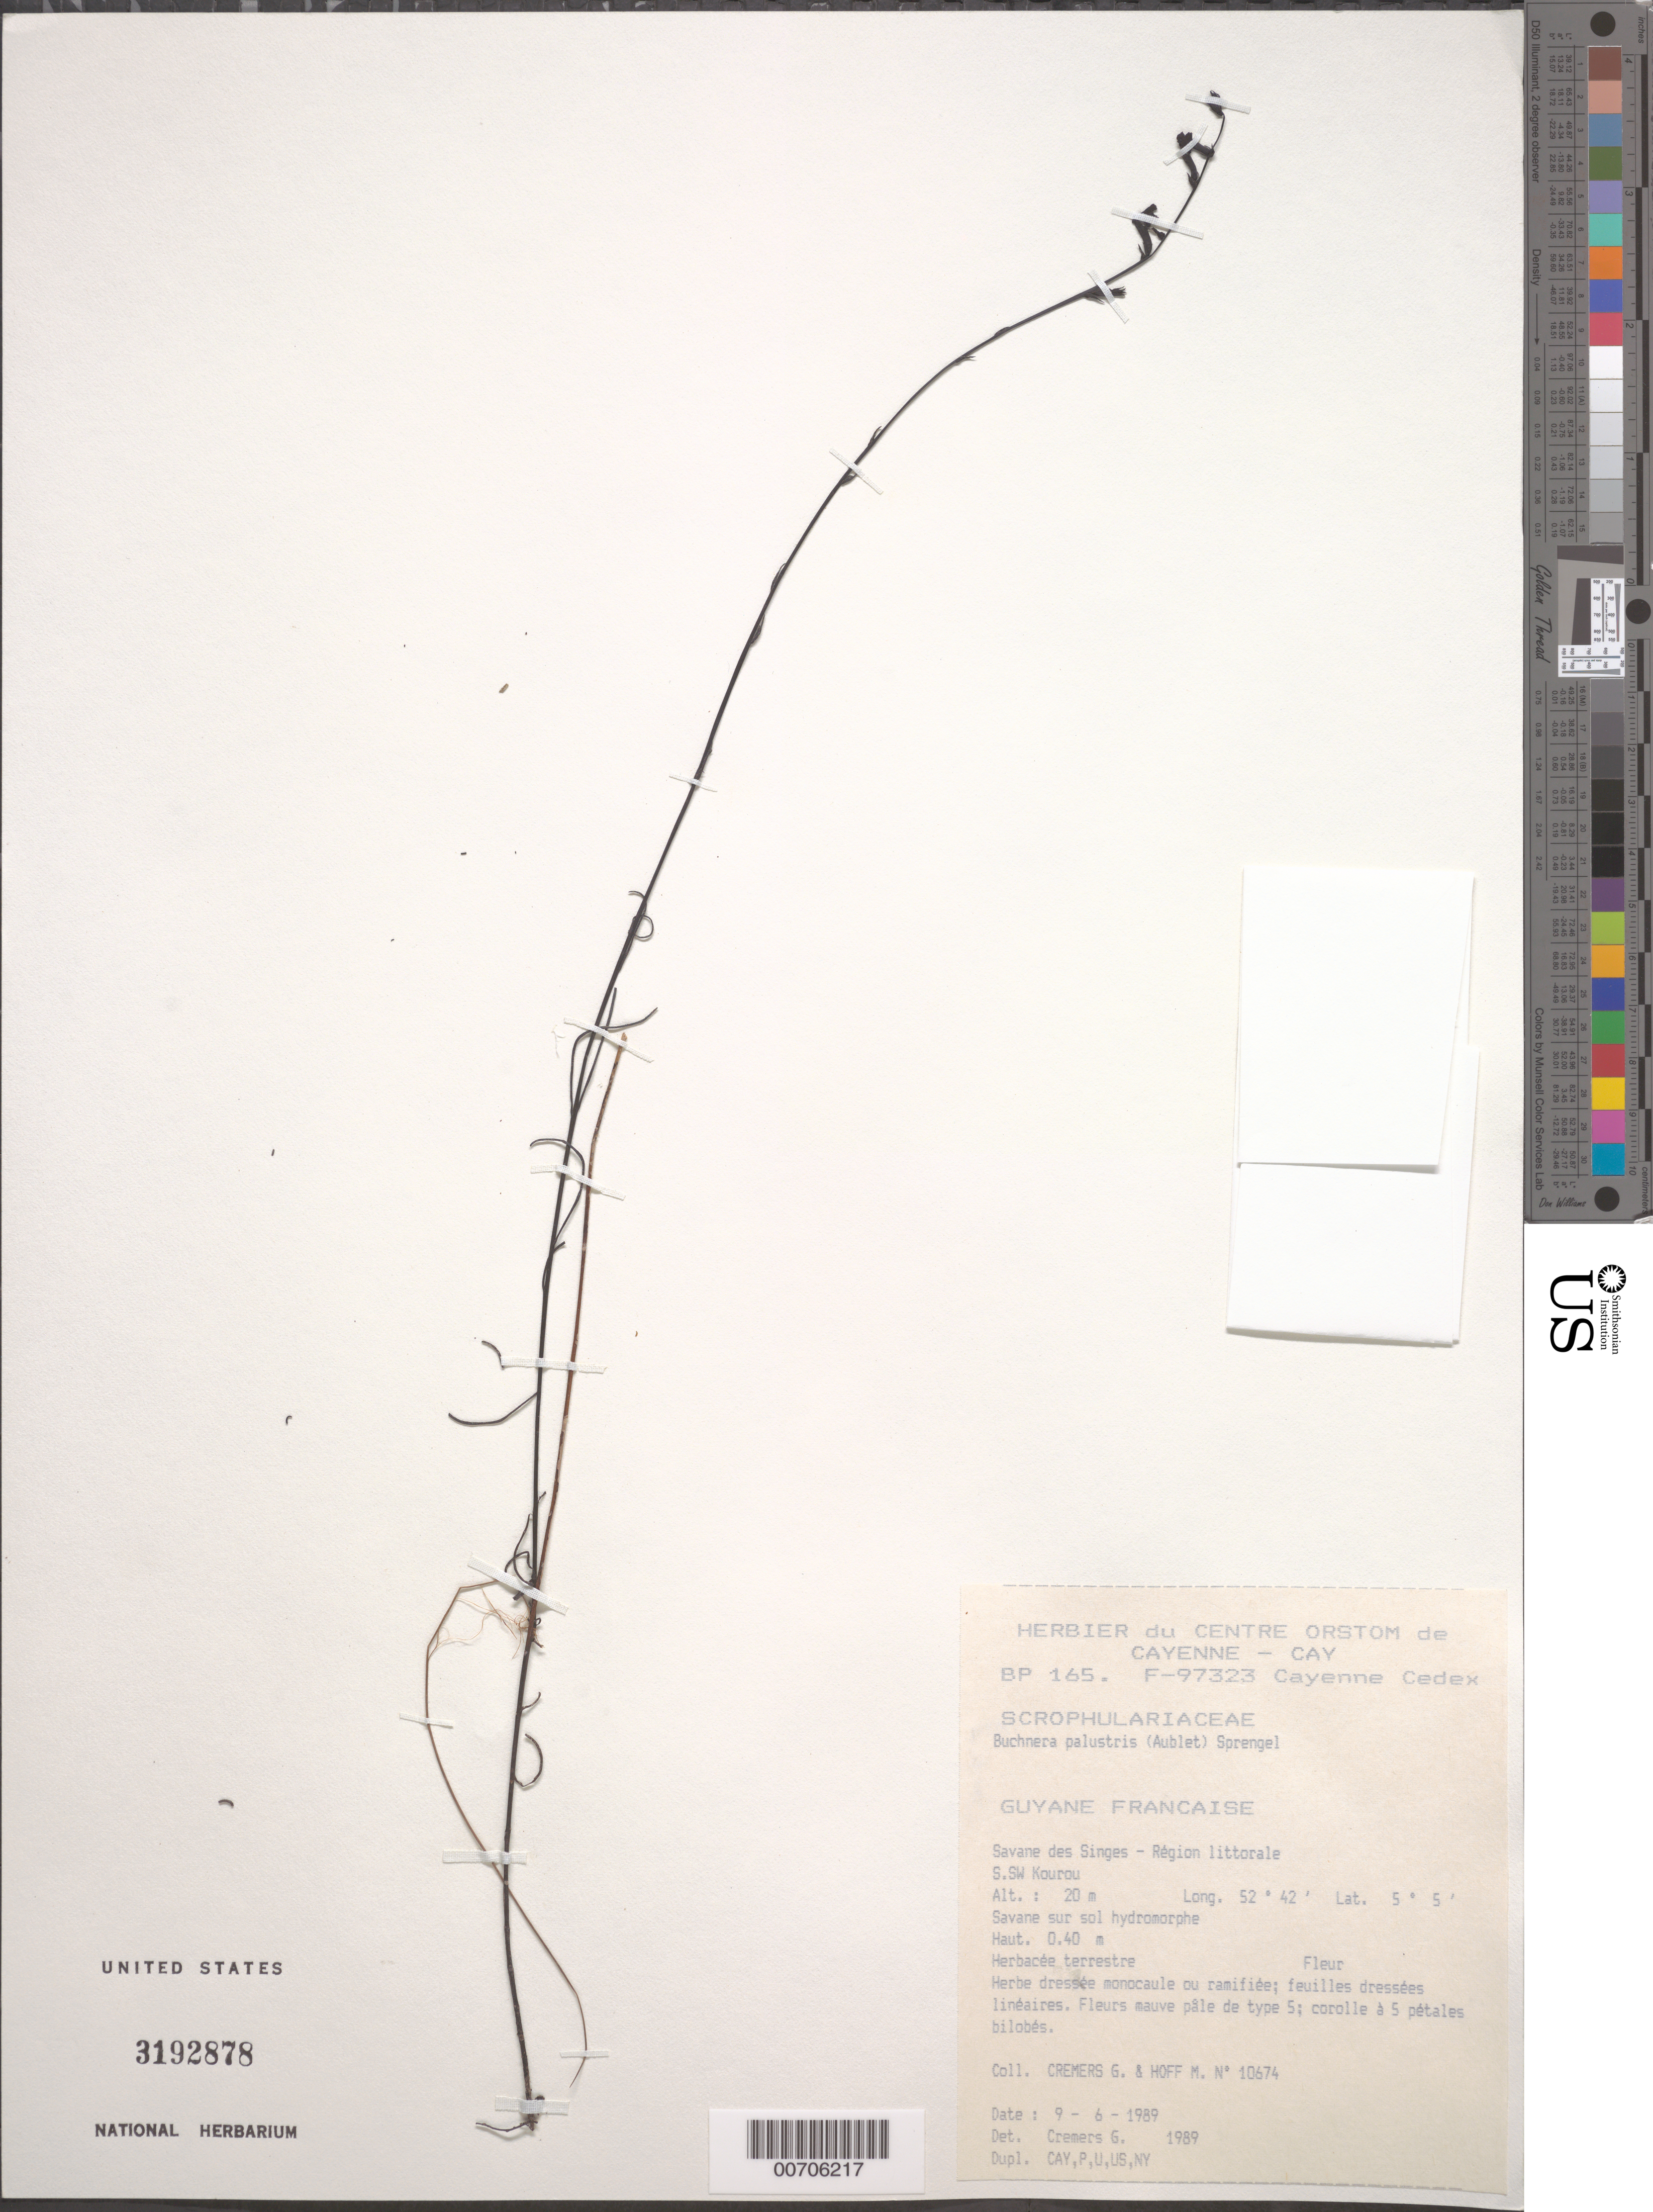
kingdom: Plantae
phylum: Tracheophyta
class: Magnoliopsida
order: Lamiales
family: Orobanchaceae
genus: Buchnera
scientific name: Buchnera palustris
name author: (Aubl.) Spreng.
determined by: Cremers, Georges A.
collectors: G. Cremers & M. Hoff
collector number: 10674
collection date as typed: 9-Jun-89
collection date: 1989-06-09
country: French Guiana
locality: Dégrad Saramaca, Bassin du Kourou, SSW Kourou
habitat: Savane sur sol hydromorphe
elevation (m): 20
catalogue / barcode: US 3192878